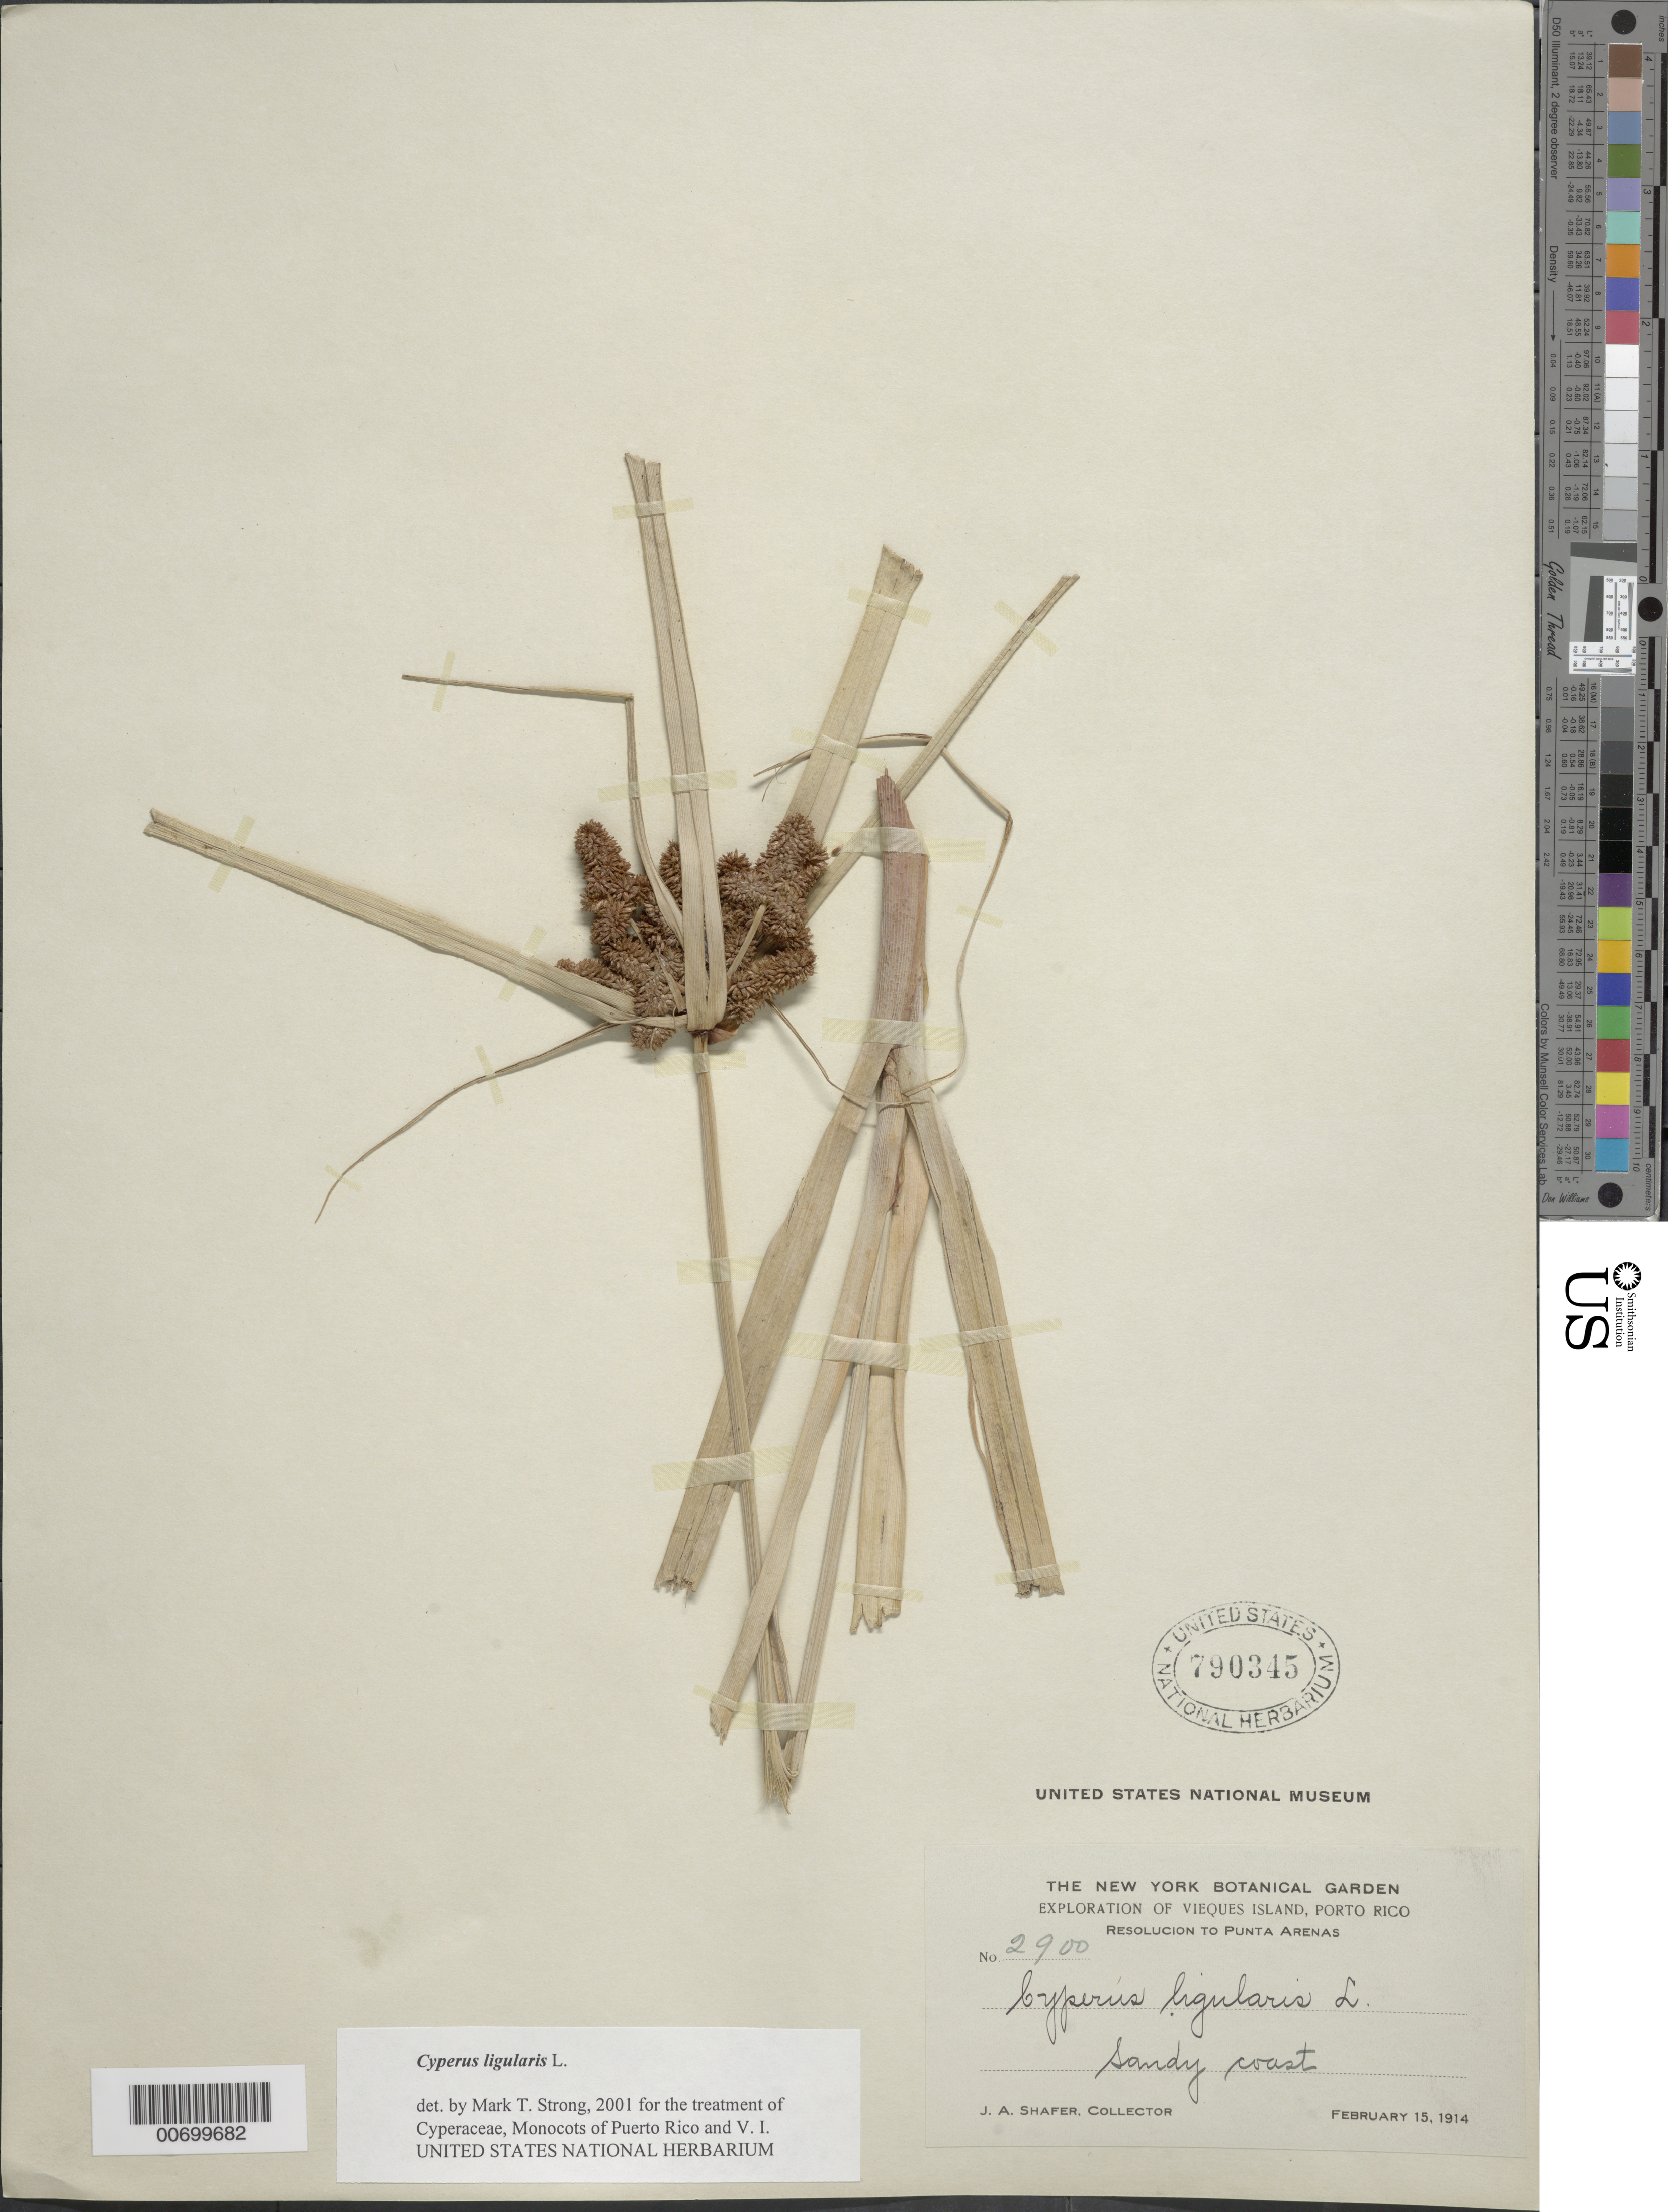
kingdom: Plantae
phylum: Tracheophyta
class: Liliopsida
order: Poales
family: Cyperaceae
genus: Cyperus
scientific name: Cyperus ligularis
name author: L.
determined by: Strong, M. T., (US), Smithsonian Institution - National Museum of Natural History (UNITED STATES)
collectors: J. A. Shafer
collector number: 2900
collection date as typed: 15 Feb 1914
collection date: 1914-02-15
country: Puerto Rico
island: Vieques I.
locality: Vieques Island: Resolucion to Punta Arenas.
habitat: Sandy coast.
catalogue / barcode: US 790345